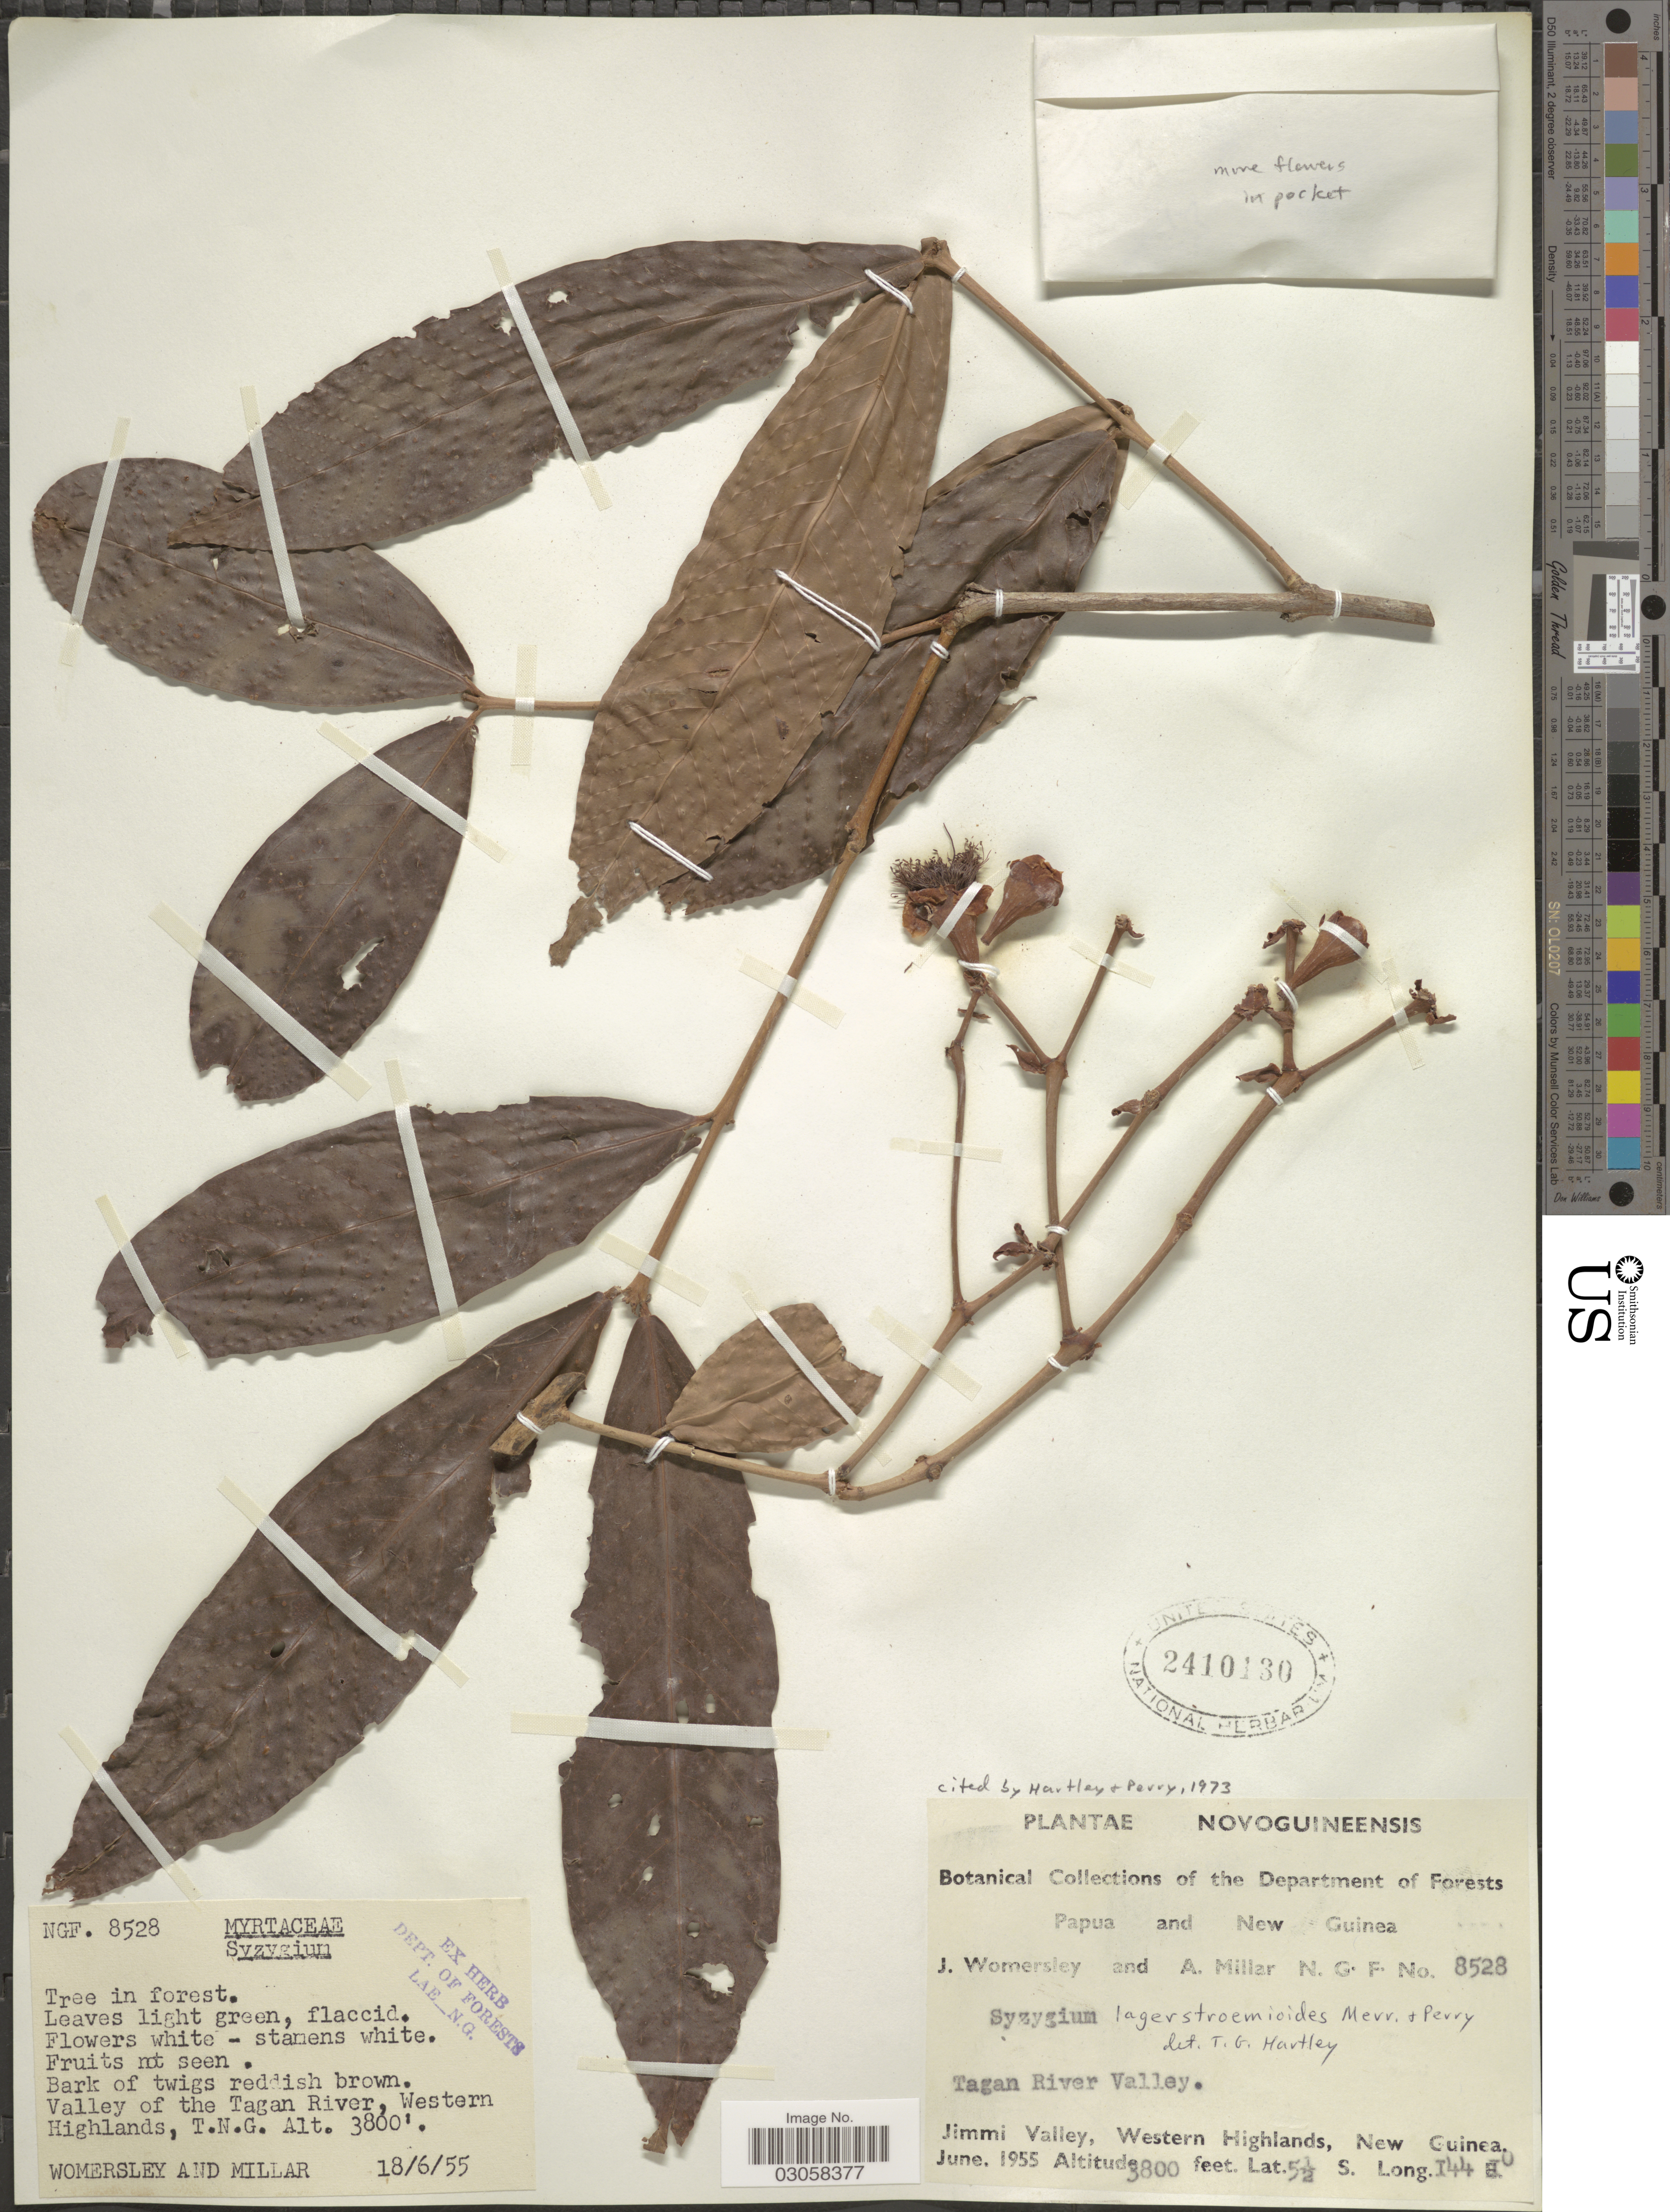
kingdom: Plantae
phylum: Tracheophyta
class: Magnoliopsida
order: Myrtales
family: Myrtaceae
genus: Syzygium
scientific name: Syzygium lagerstroemioides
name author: Merr. & L.M. Perry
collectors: J. S. Womersley & A. Miller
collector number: NGF 8528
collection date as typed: Transcribed d/m/y: 18/6/55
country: Papua New Guinea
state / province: Western Highlands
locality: Valley of the Tagan River, T.N.G. Tagan River Valley. Jimmy Valley.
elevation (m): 1158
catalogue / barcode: US 2410130